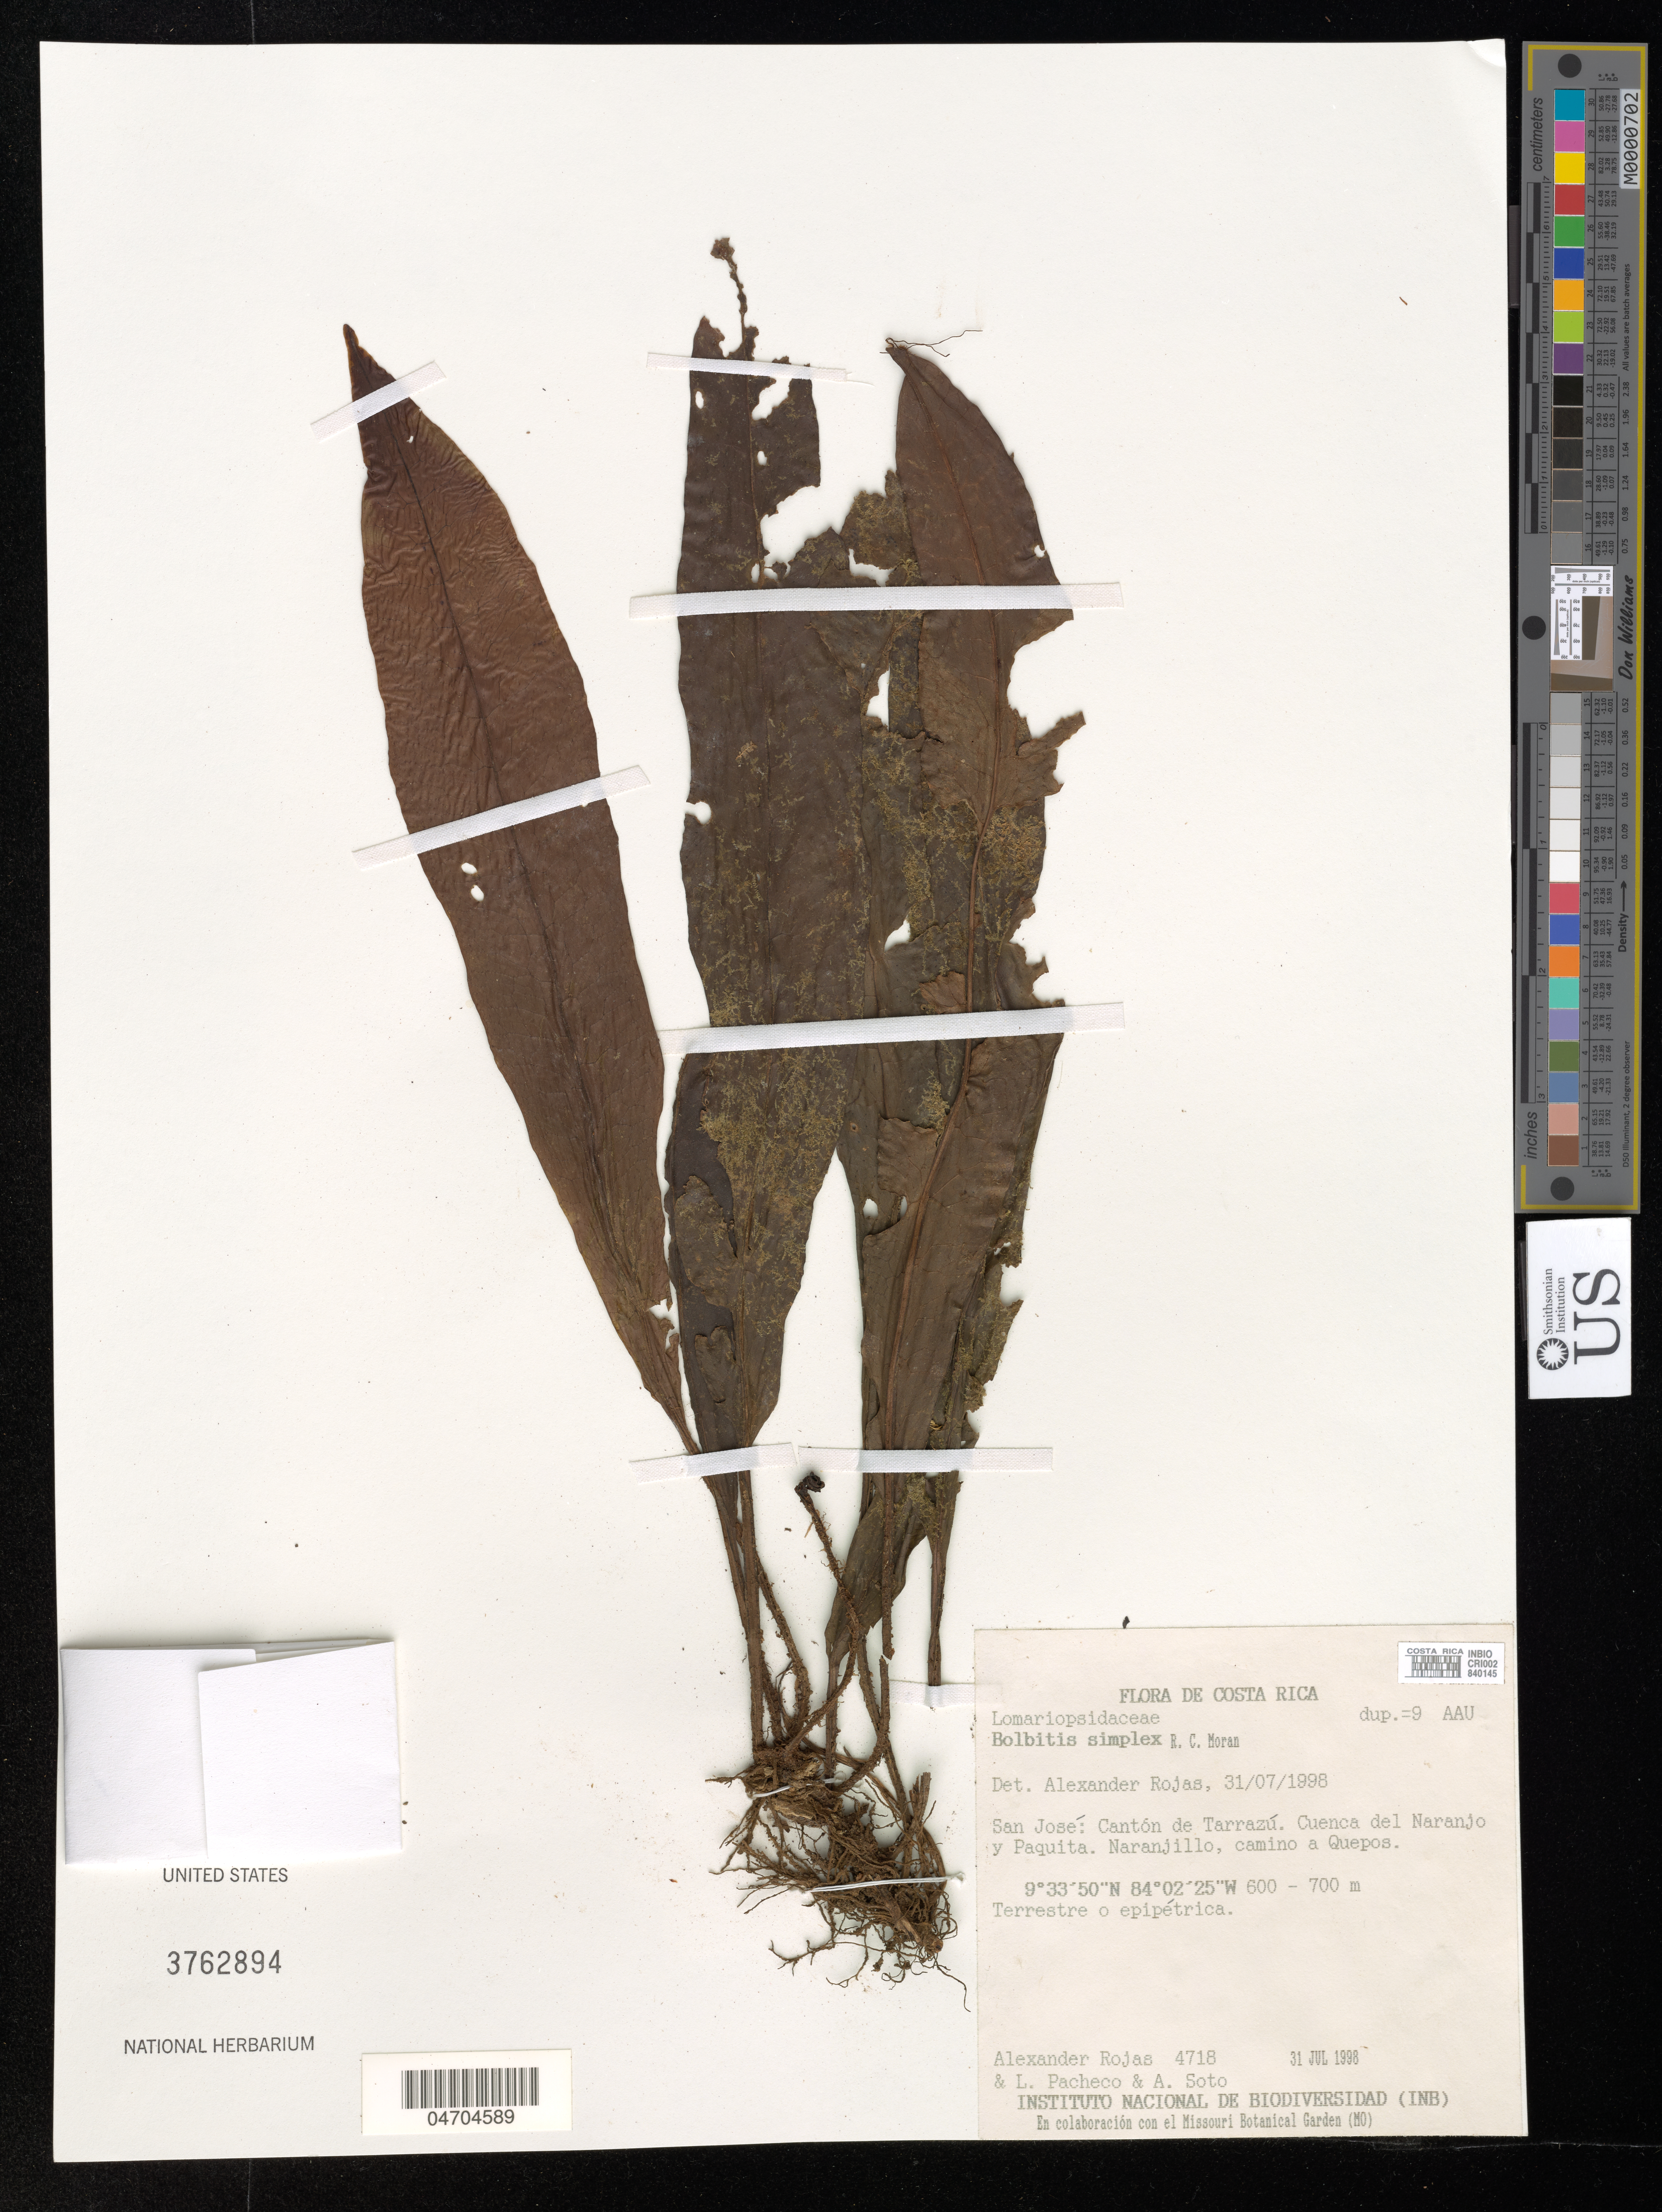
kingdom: Plantae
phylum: Tracheophyta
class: Polypodiopsida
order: Polypodiales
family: Dryopteridaceae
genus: Bolbitis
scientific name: Bolbitis simplex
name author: R.C. Moran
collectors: A. Rojas, L. Pacheco & A. Soto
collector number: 4718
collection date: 1998-07-31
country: Costa Rica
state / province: San José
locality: Cantón de Tarrazú. Cuenca del Naranjo y Paquita. Naranjillo, camino a Quepos.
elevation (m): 600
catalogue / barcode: US 3762894